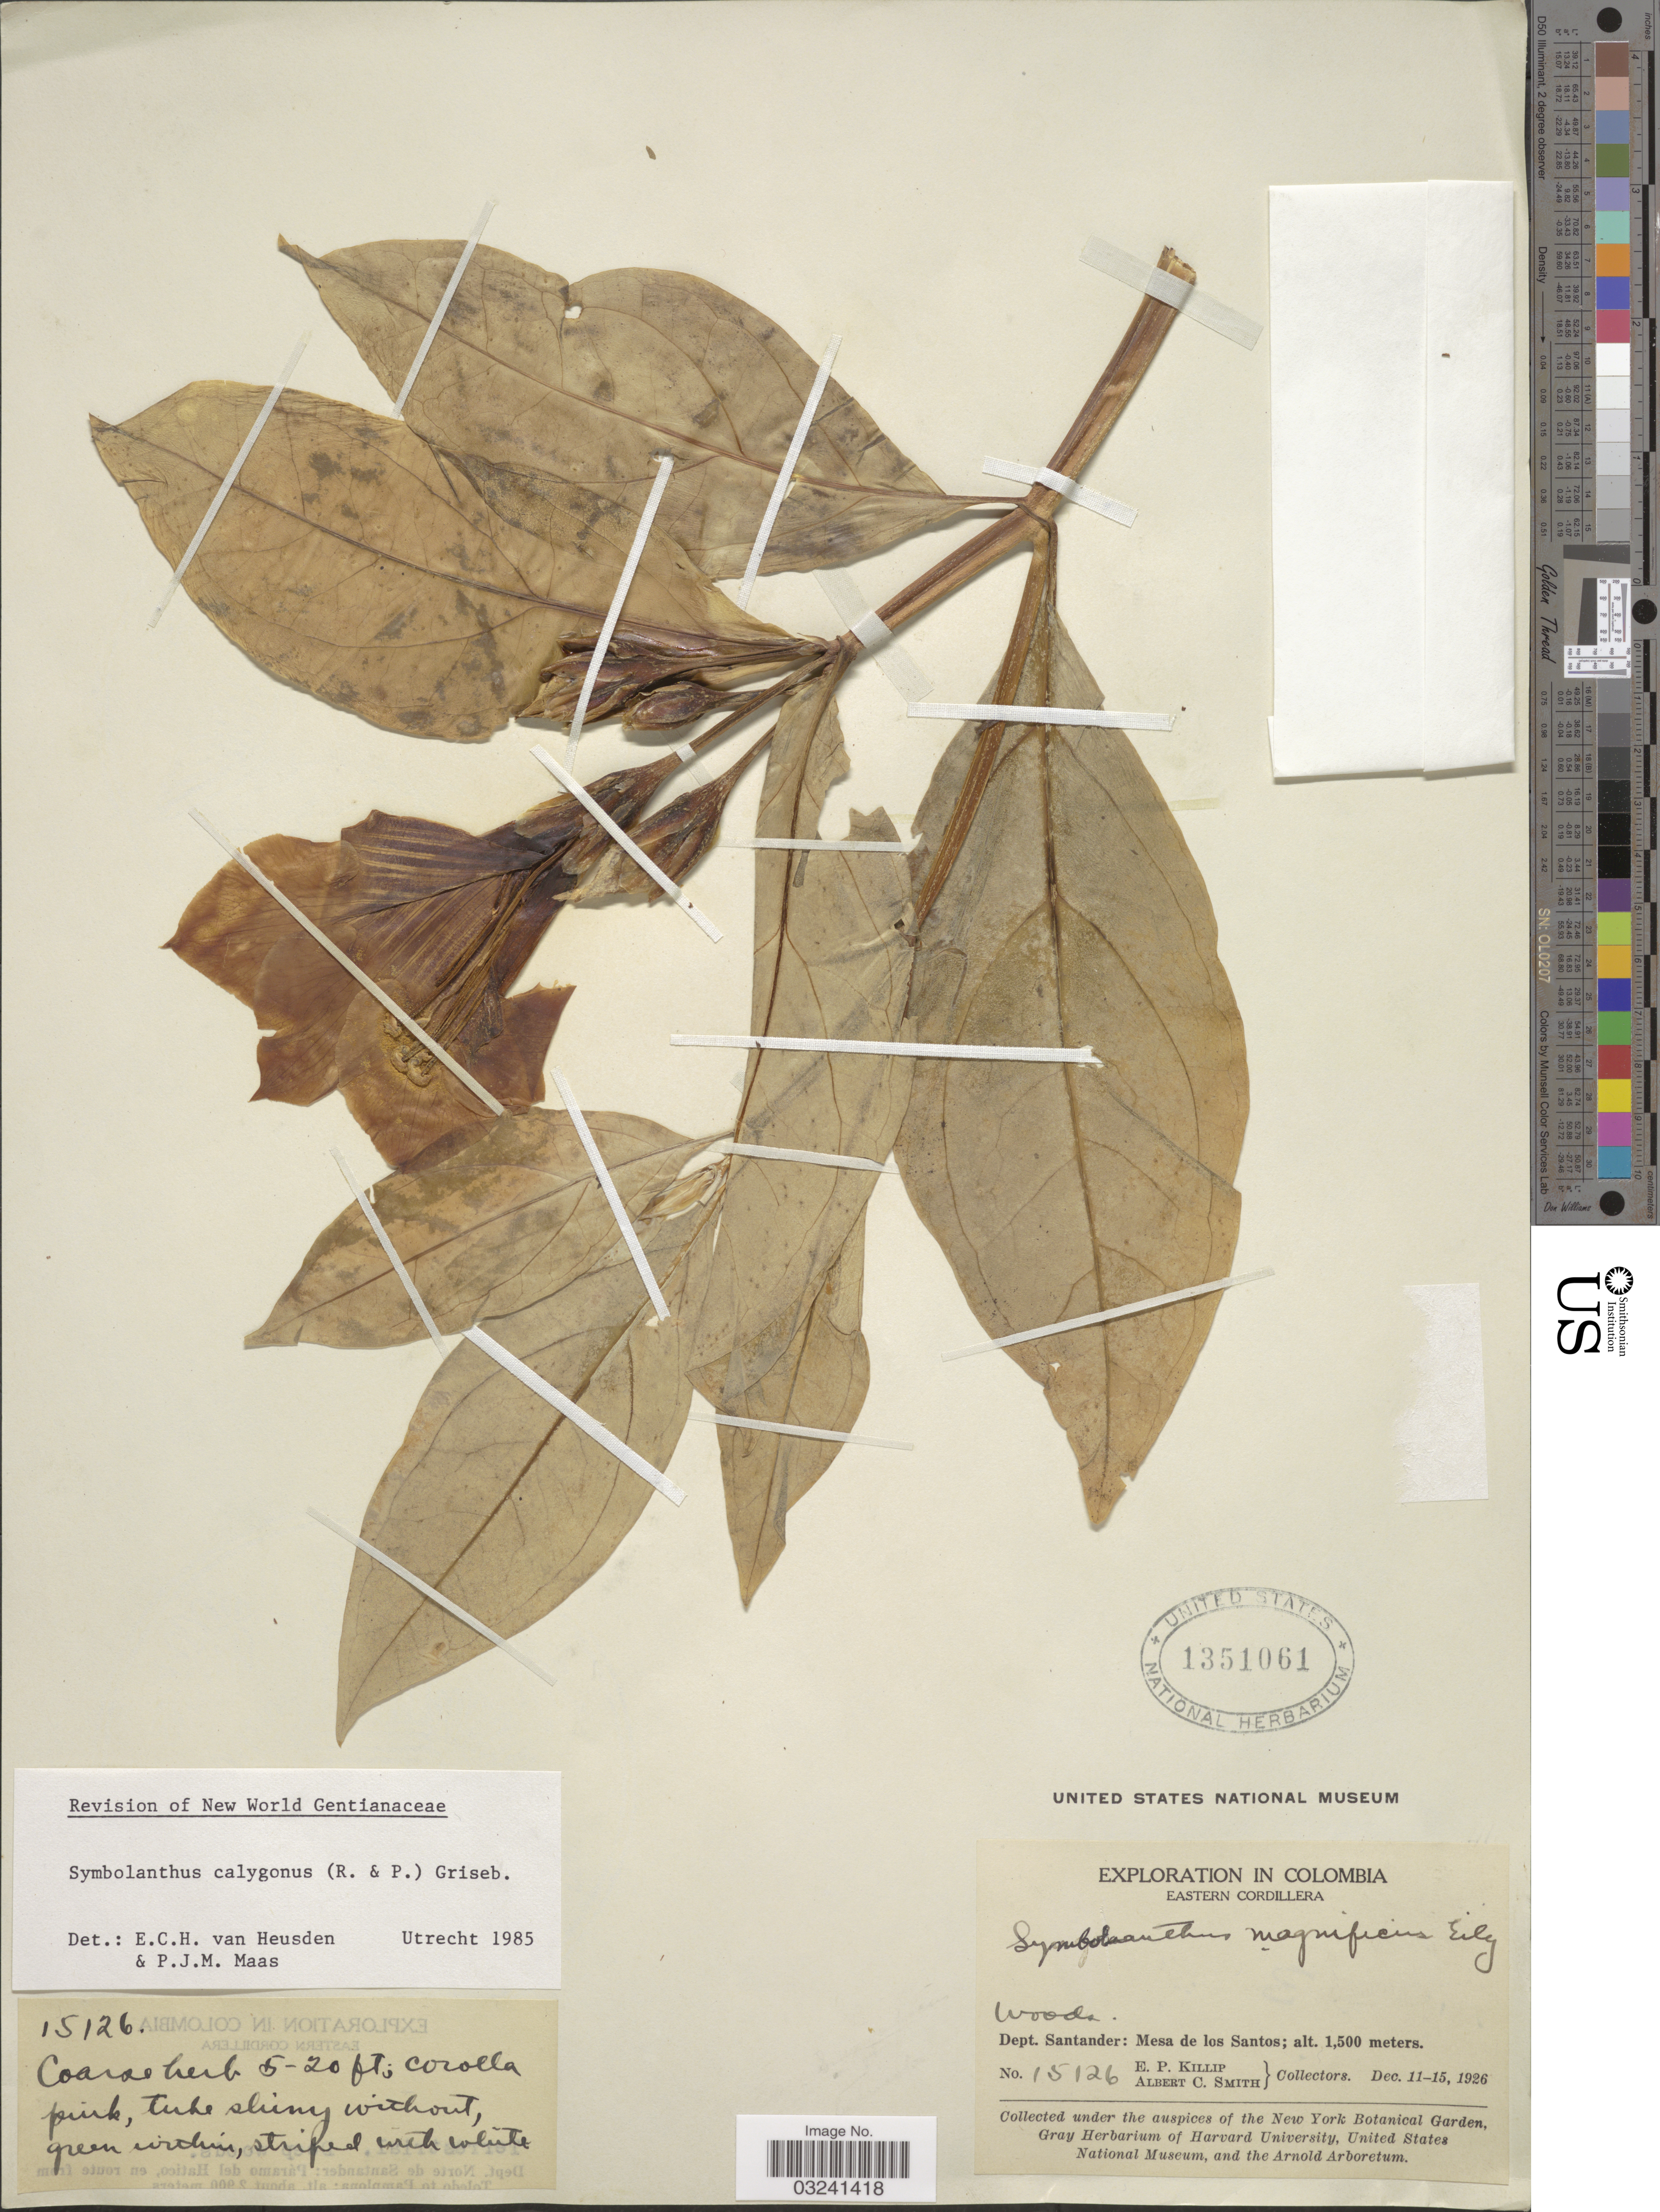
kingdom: Plantae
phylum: Tracheophyta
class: Magnoliopsida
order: Gentianales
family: Gentianaceae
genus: Symbolanthus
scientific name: Symbolanthus calygonus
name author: (Ruiz & Pav.) Griseb. ex Gilg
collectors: E. P. Killip & A. C. Smith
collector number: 15126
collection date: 1926-12-11/1926-12-15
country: Colombia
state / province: Santander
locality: Eastern Cordillera. Dept. Santander: Mesa de los Santos.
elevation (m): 1500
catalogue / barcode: US 1351061